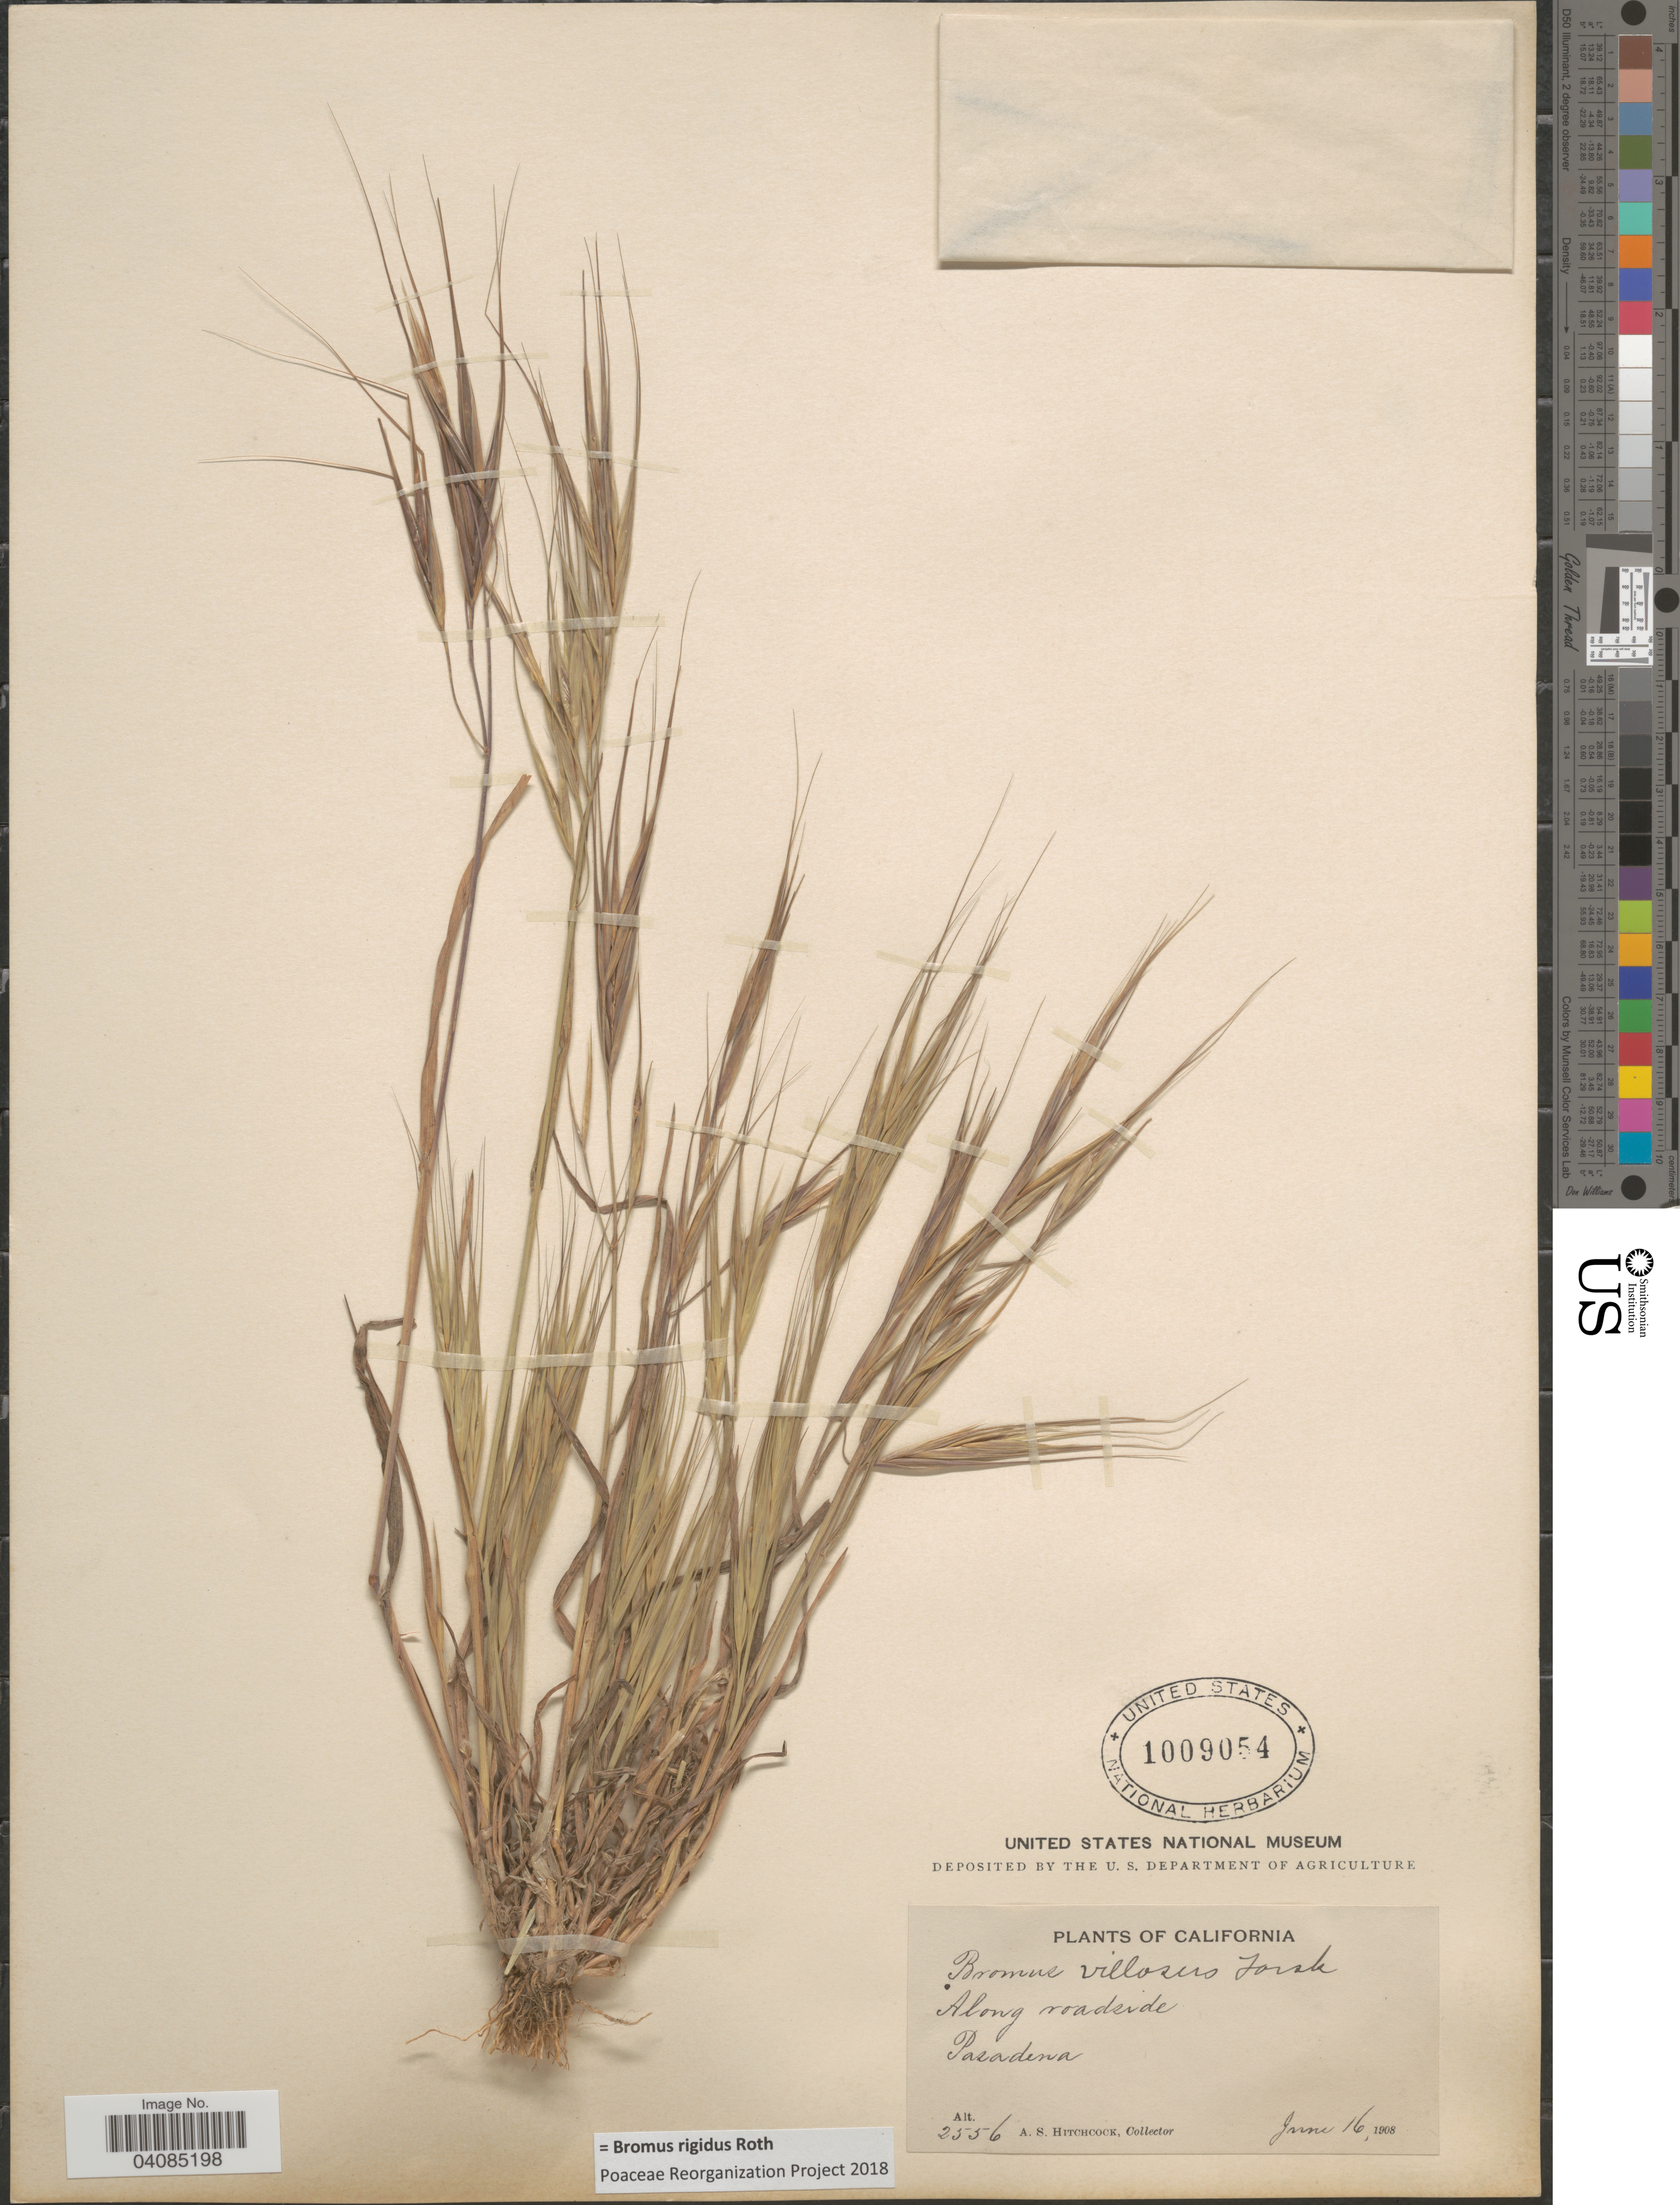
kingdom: Plantae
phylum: Tracheophyta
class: Liliopsida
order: Poales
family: Poaceae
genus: Bromus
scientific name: Bromus rigidus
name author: Roth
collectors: A. S. Hitchcock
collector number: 2556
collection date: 1908-06-16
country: United States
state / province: California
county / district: Los Angeles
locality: Along roadside. Pasadena.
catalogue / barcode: US 1009054